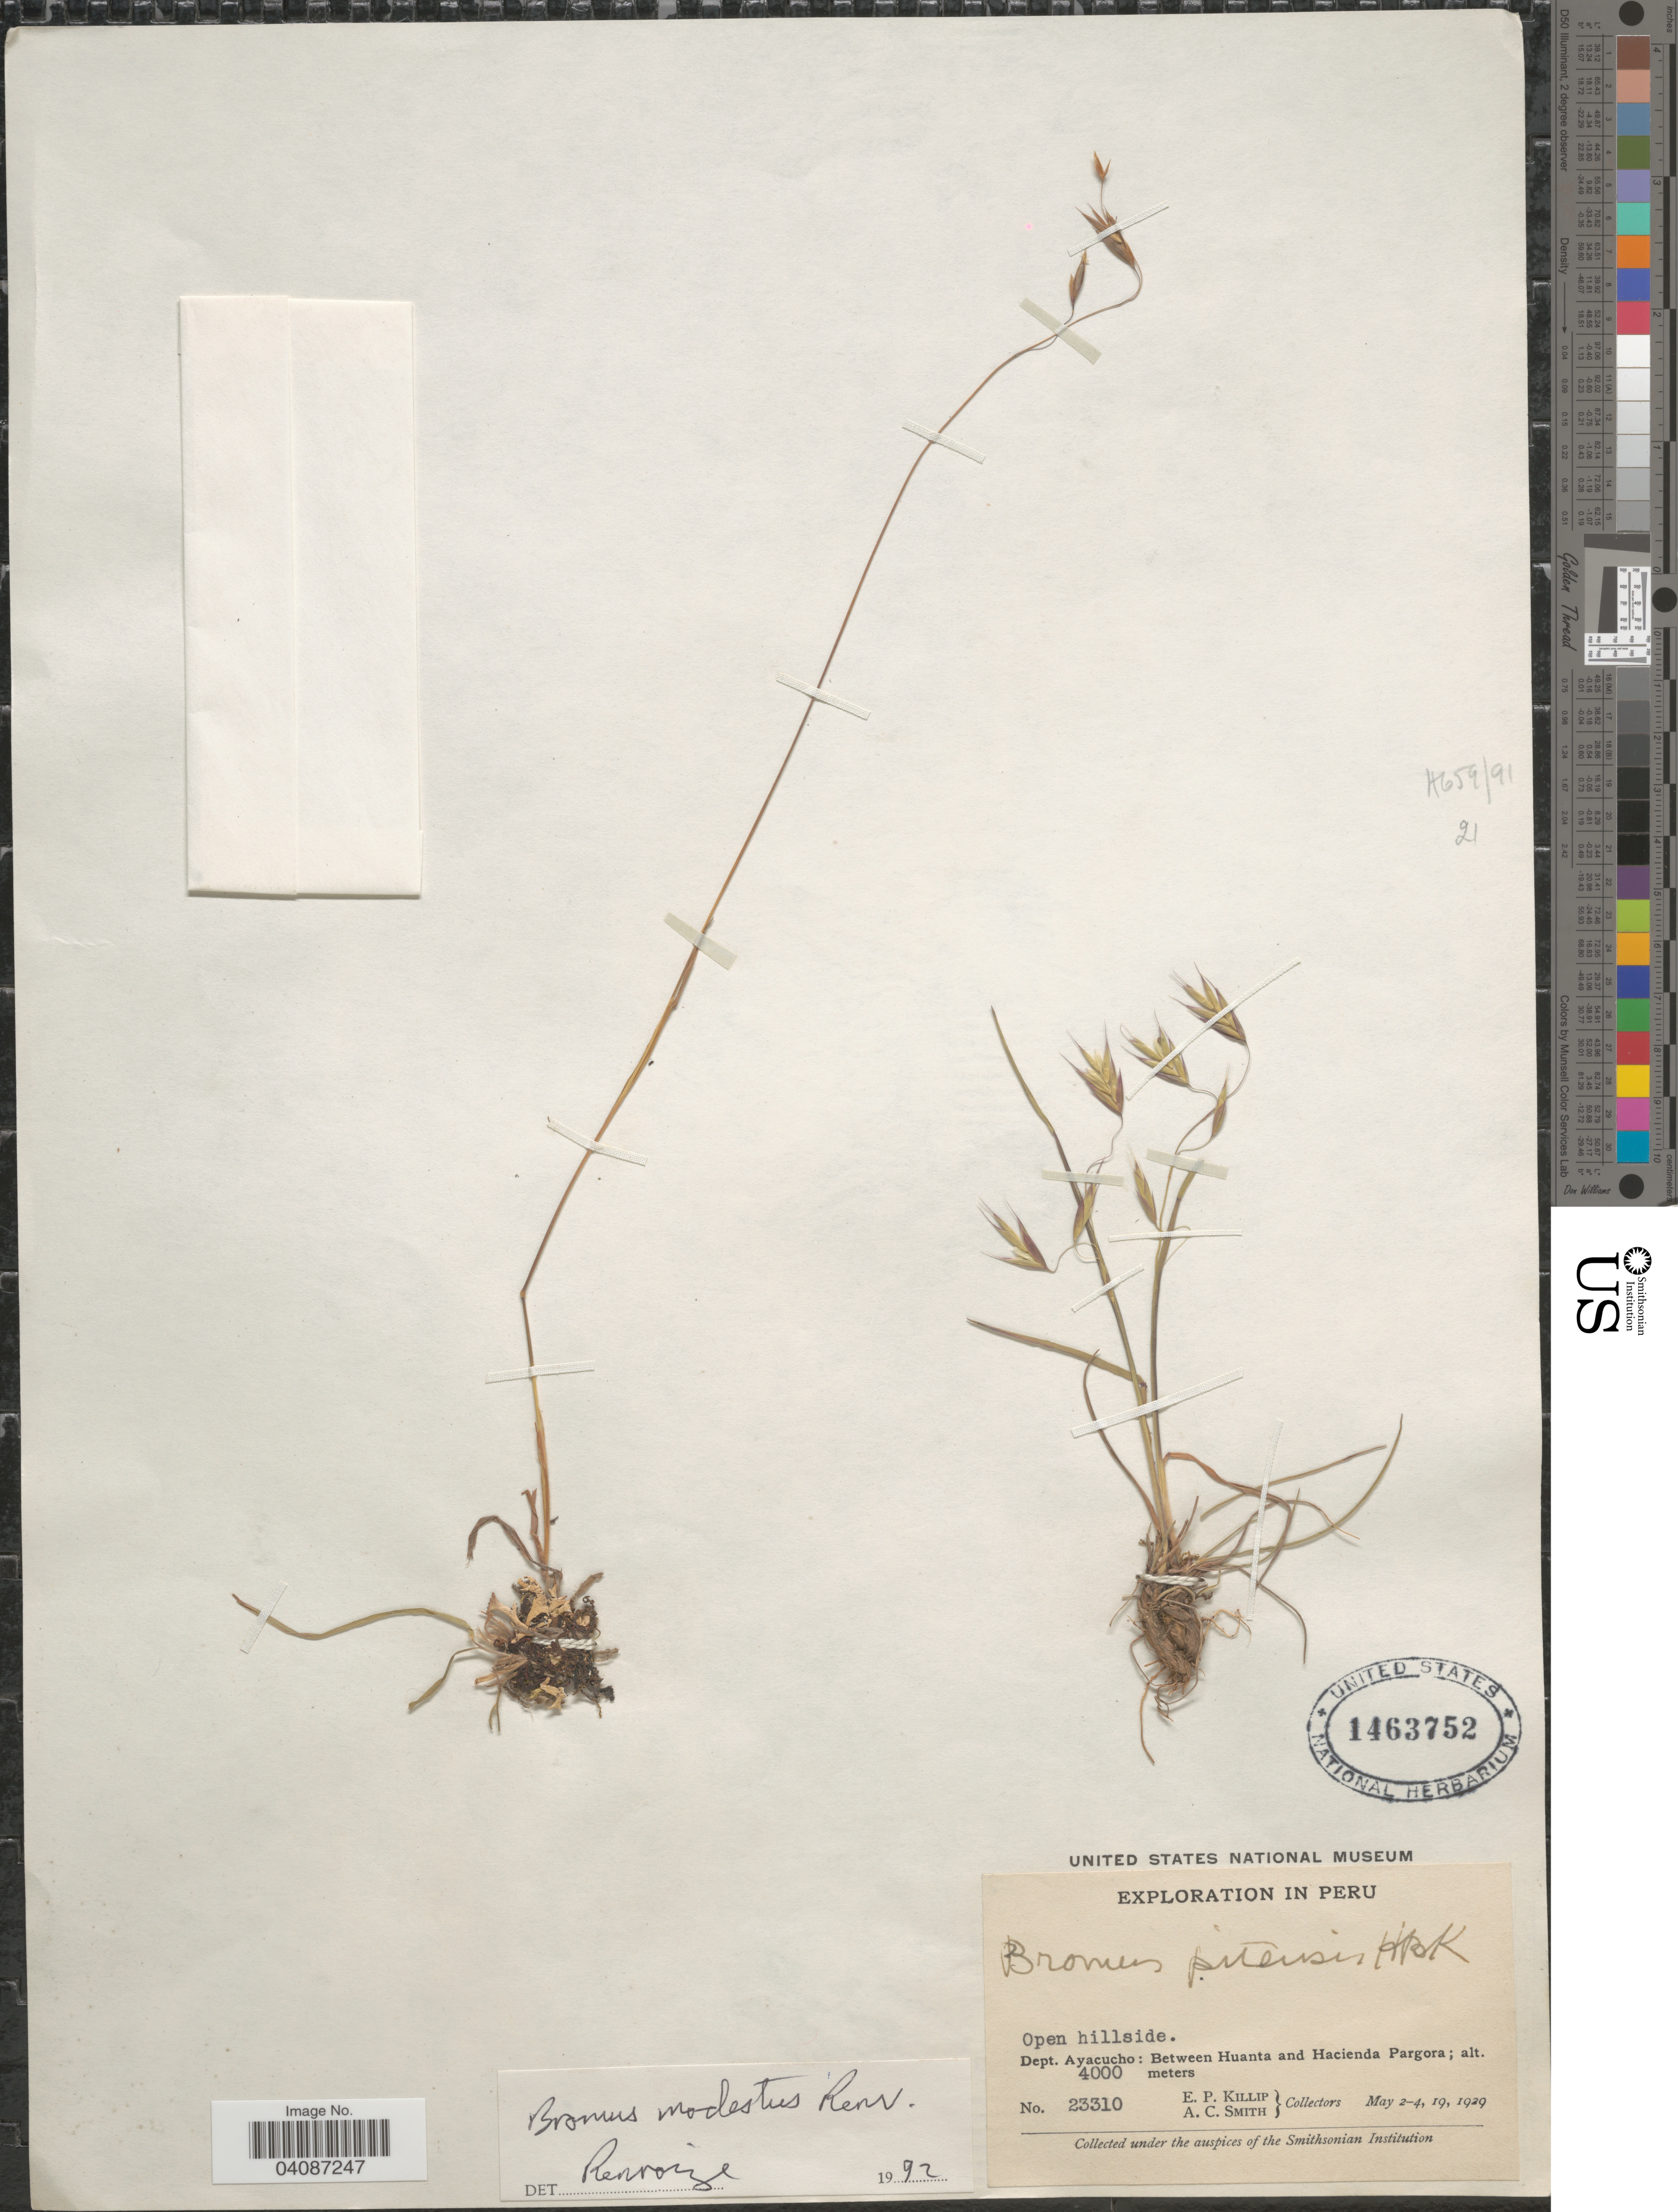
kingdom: Plantae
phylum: Tracheophyta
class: Liliopsida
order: Poales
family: Poaceae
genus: Bromus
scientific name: Bromus modestus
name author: Renvoize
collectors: E. P. Killip & A. C. Smith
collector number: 23310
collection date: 1929-05-02/1929-05-19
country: Peru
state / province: Ayacucho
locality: Exploration in Peru. Dept. Ayacucho: Between Huanta and Hacienda Pargora.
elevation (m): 4000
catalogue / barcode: US 1463752